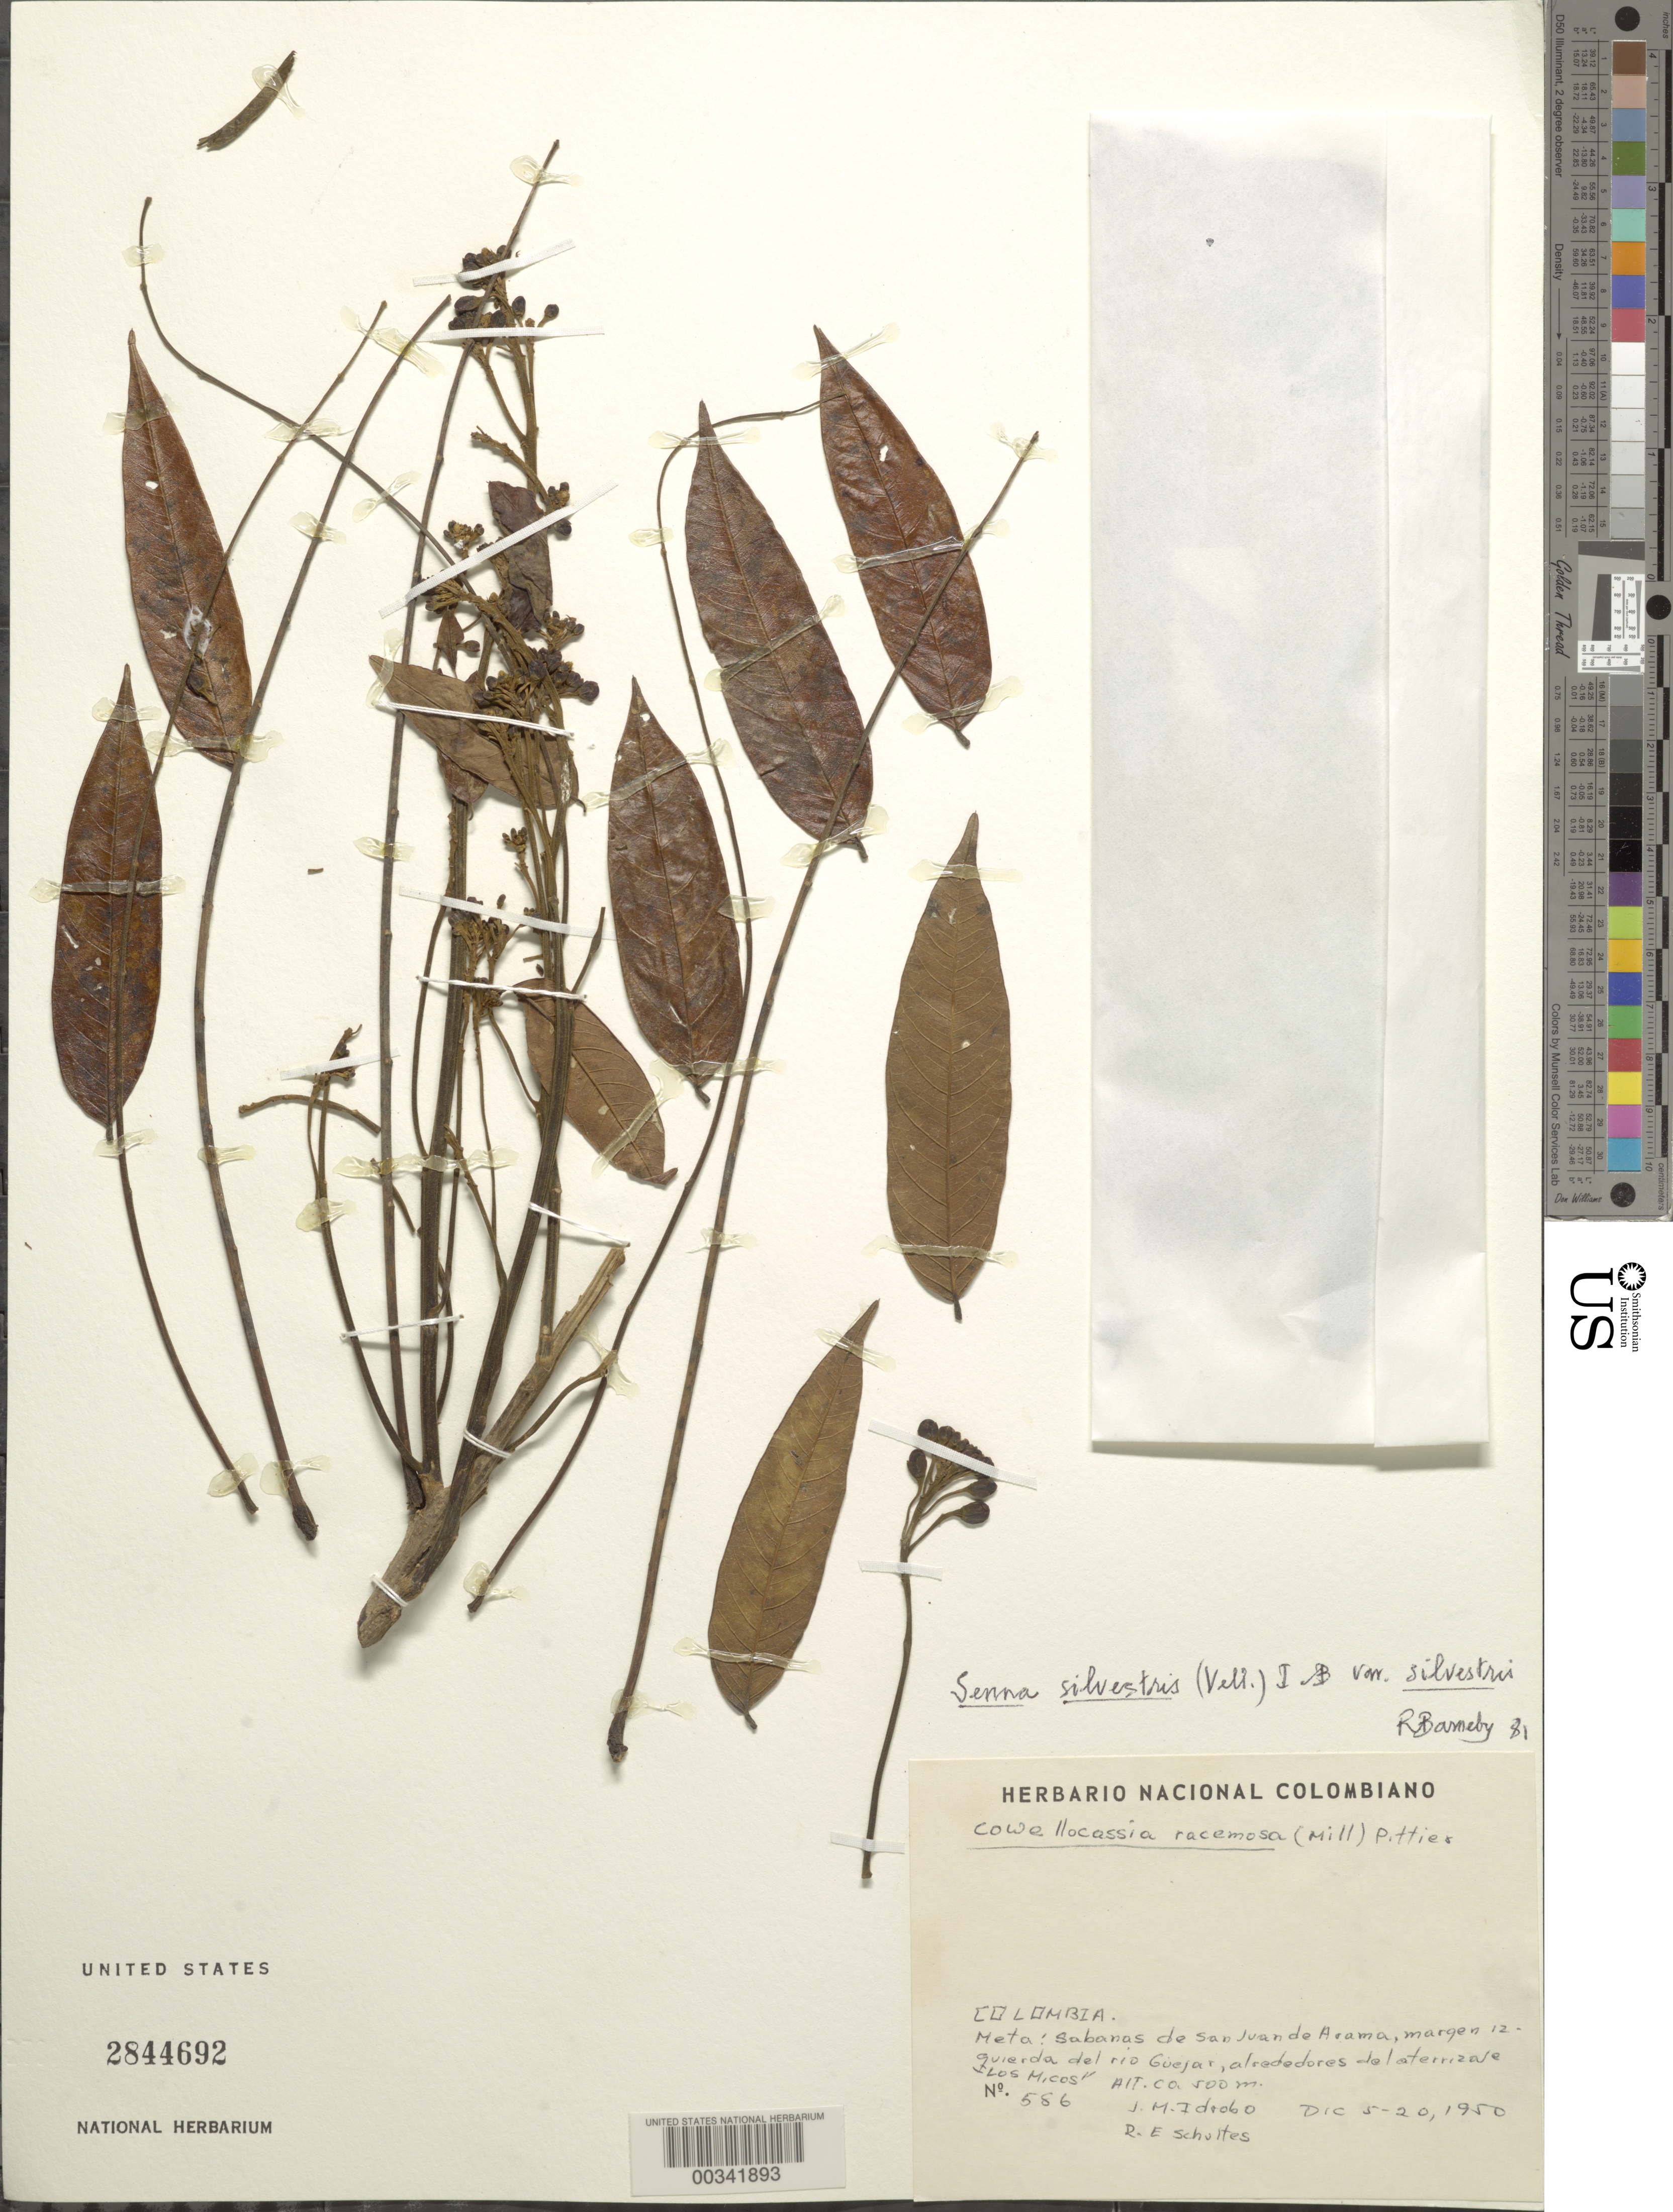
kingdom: Plantae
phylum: Tracheophyta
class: Magnoliopsida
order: Fabales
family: Fabaceae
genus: Senna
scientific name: Senna silvestris var. silvestris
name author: (Vell.) H.S. Irwin & Barneby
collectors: J. M. Idrobo & R. E. Schultes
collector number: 586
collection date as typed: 05 Dec 1950 to 20 Dec 1950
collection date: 1950-12-05/1950-12-20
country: Colombia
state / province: Meta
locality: Sabanas de San Juan de Arama, Margen Izquierda del Rio Guejar, Alrededores del Aterriaje "los Micos"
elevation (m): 500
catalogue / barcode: US 2844692